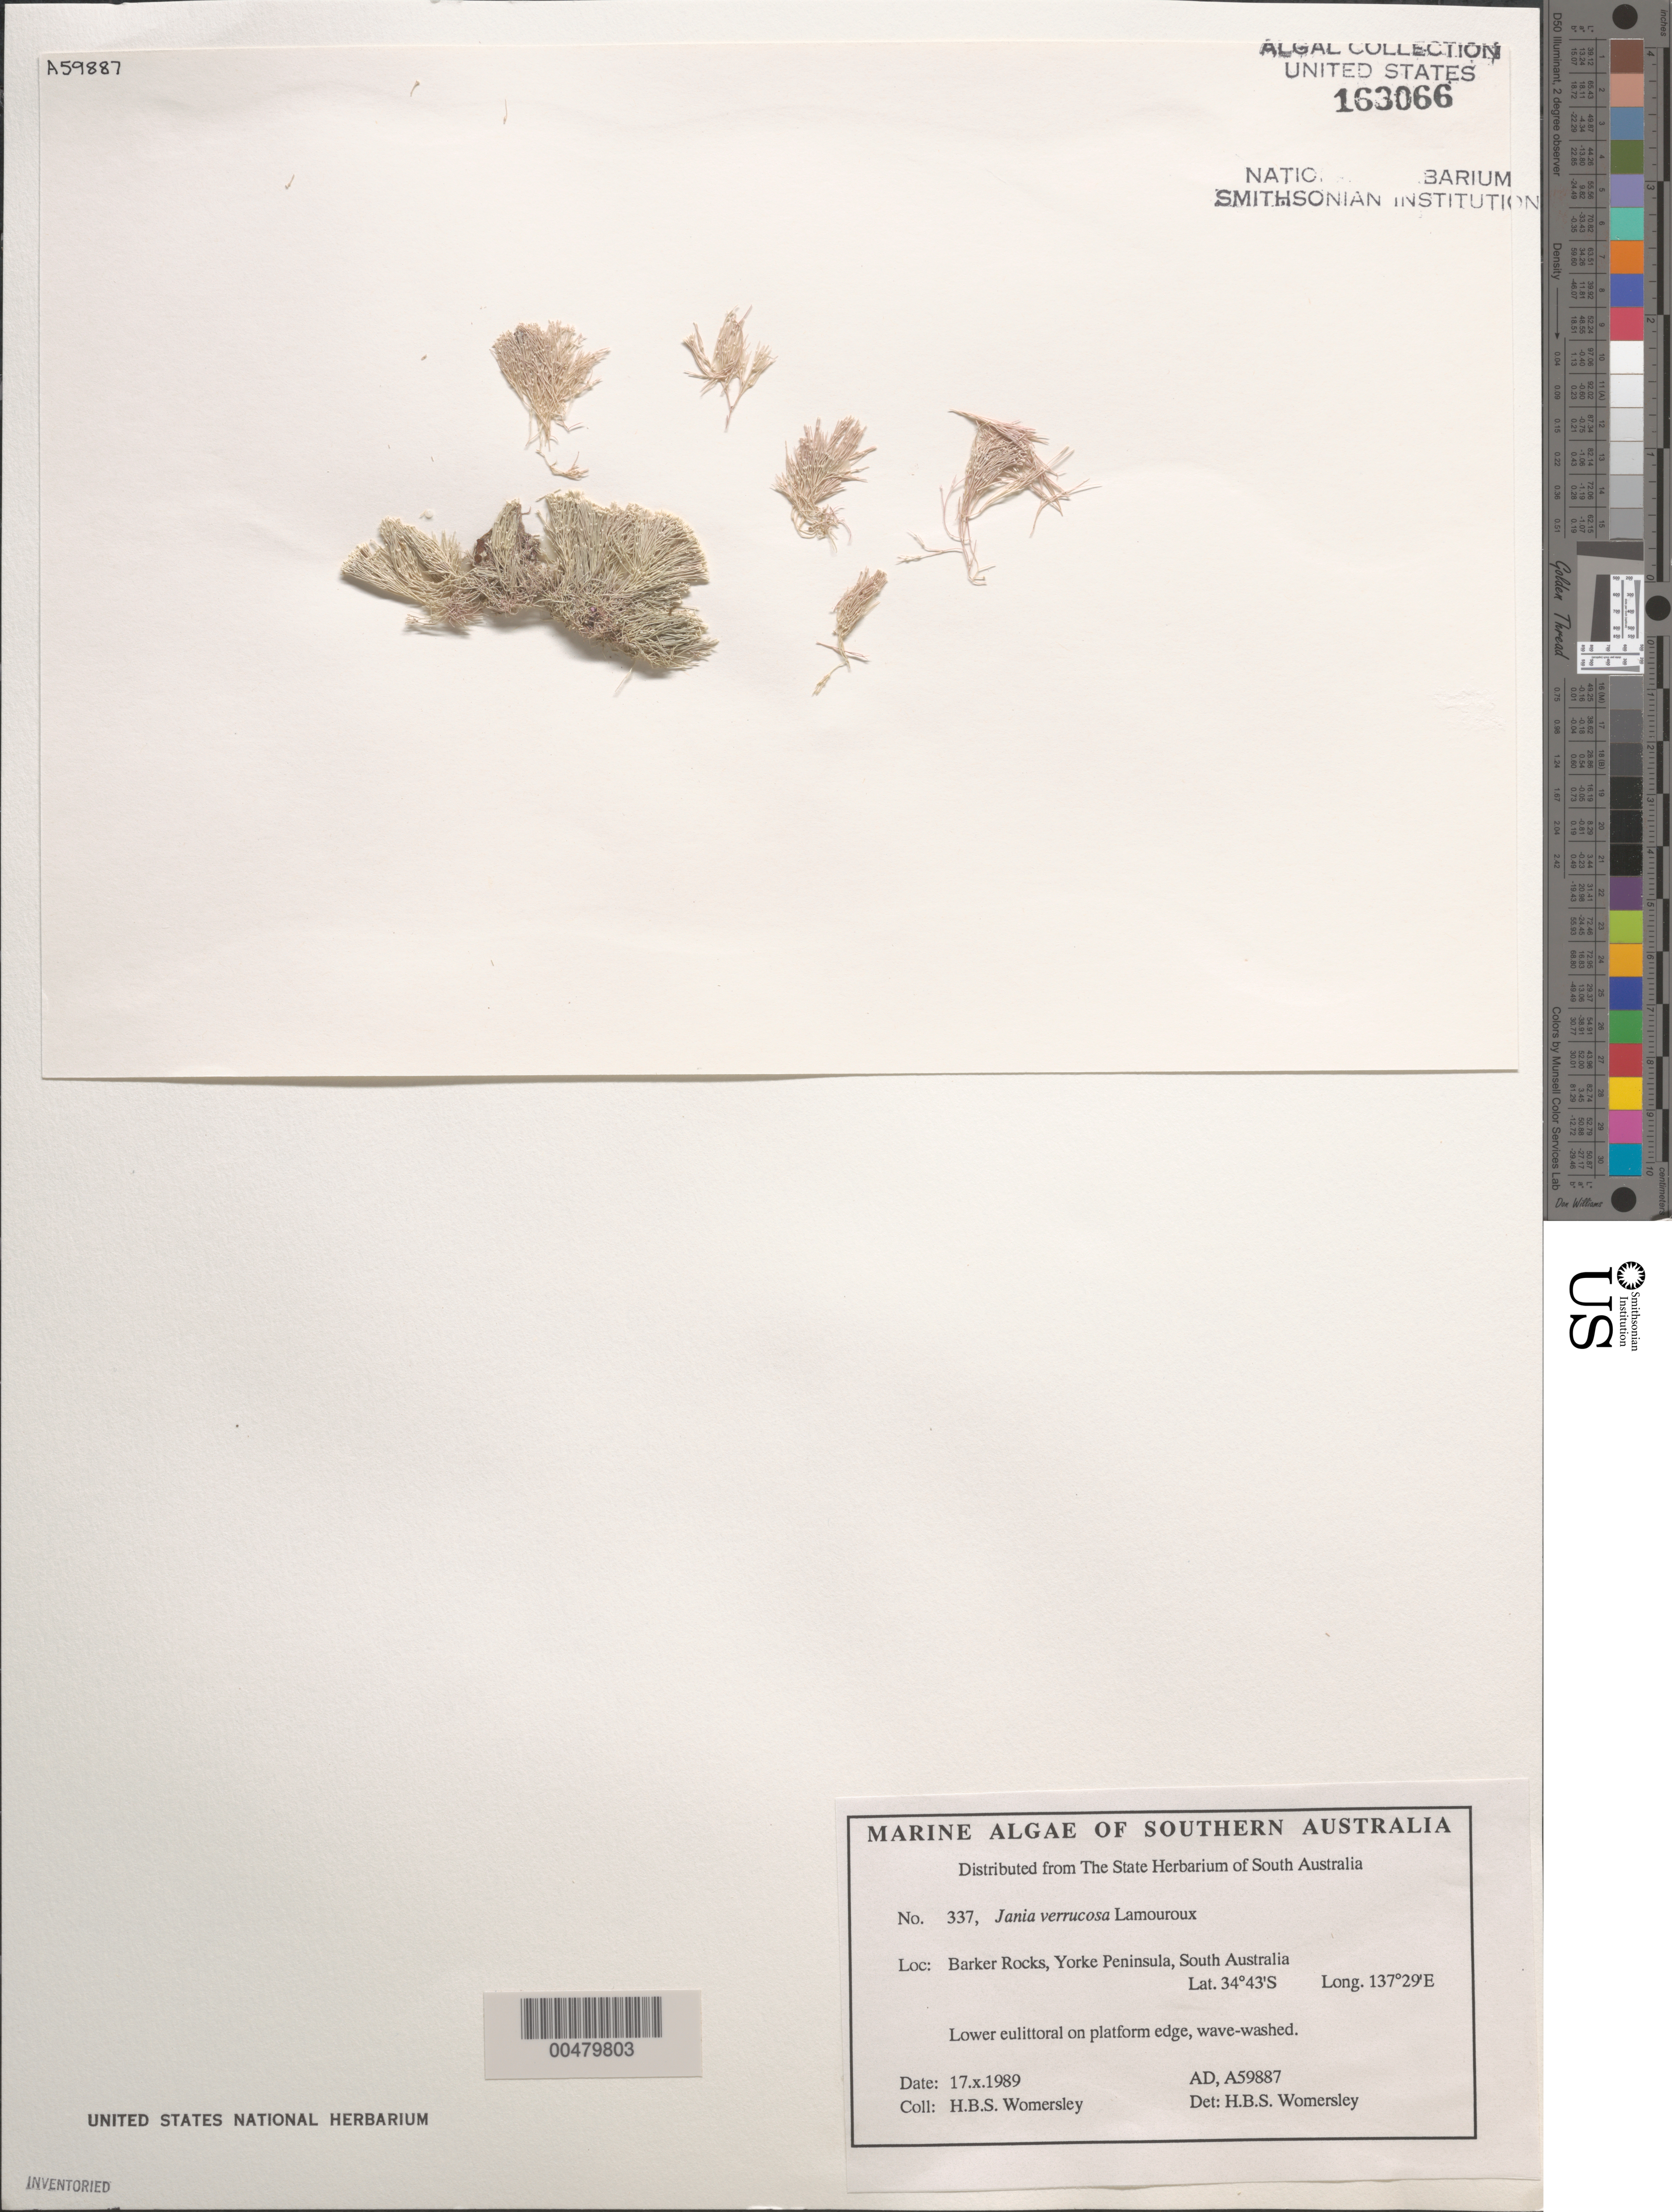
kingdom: Plantae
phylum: Rhodophyta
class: Florideophyceae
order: Corallinales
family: Corallinaceae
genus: Jania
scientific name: Jania verrucosa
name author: J.V.Lamouroux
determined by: Womersley, H. B. S.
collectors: H. B. S. Womersley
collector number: Ad A59887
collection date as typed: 17 Oct 1989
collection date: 1989-10-17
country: Australia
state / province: South Australia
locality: Barker Rocks, Yorke Peninsula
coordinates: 34 43' S, 137 29' E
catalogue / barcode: US 163066